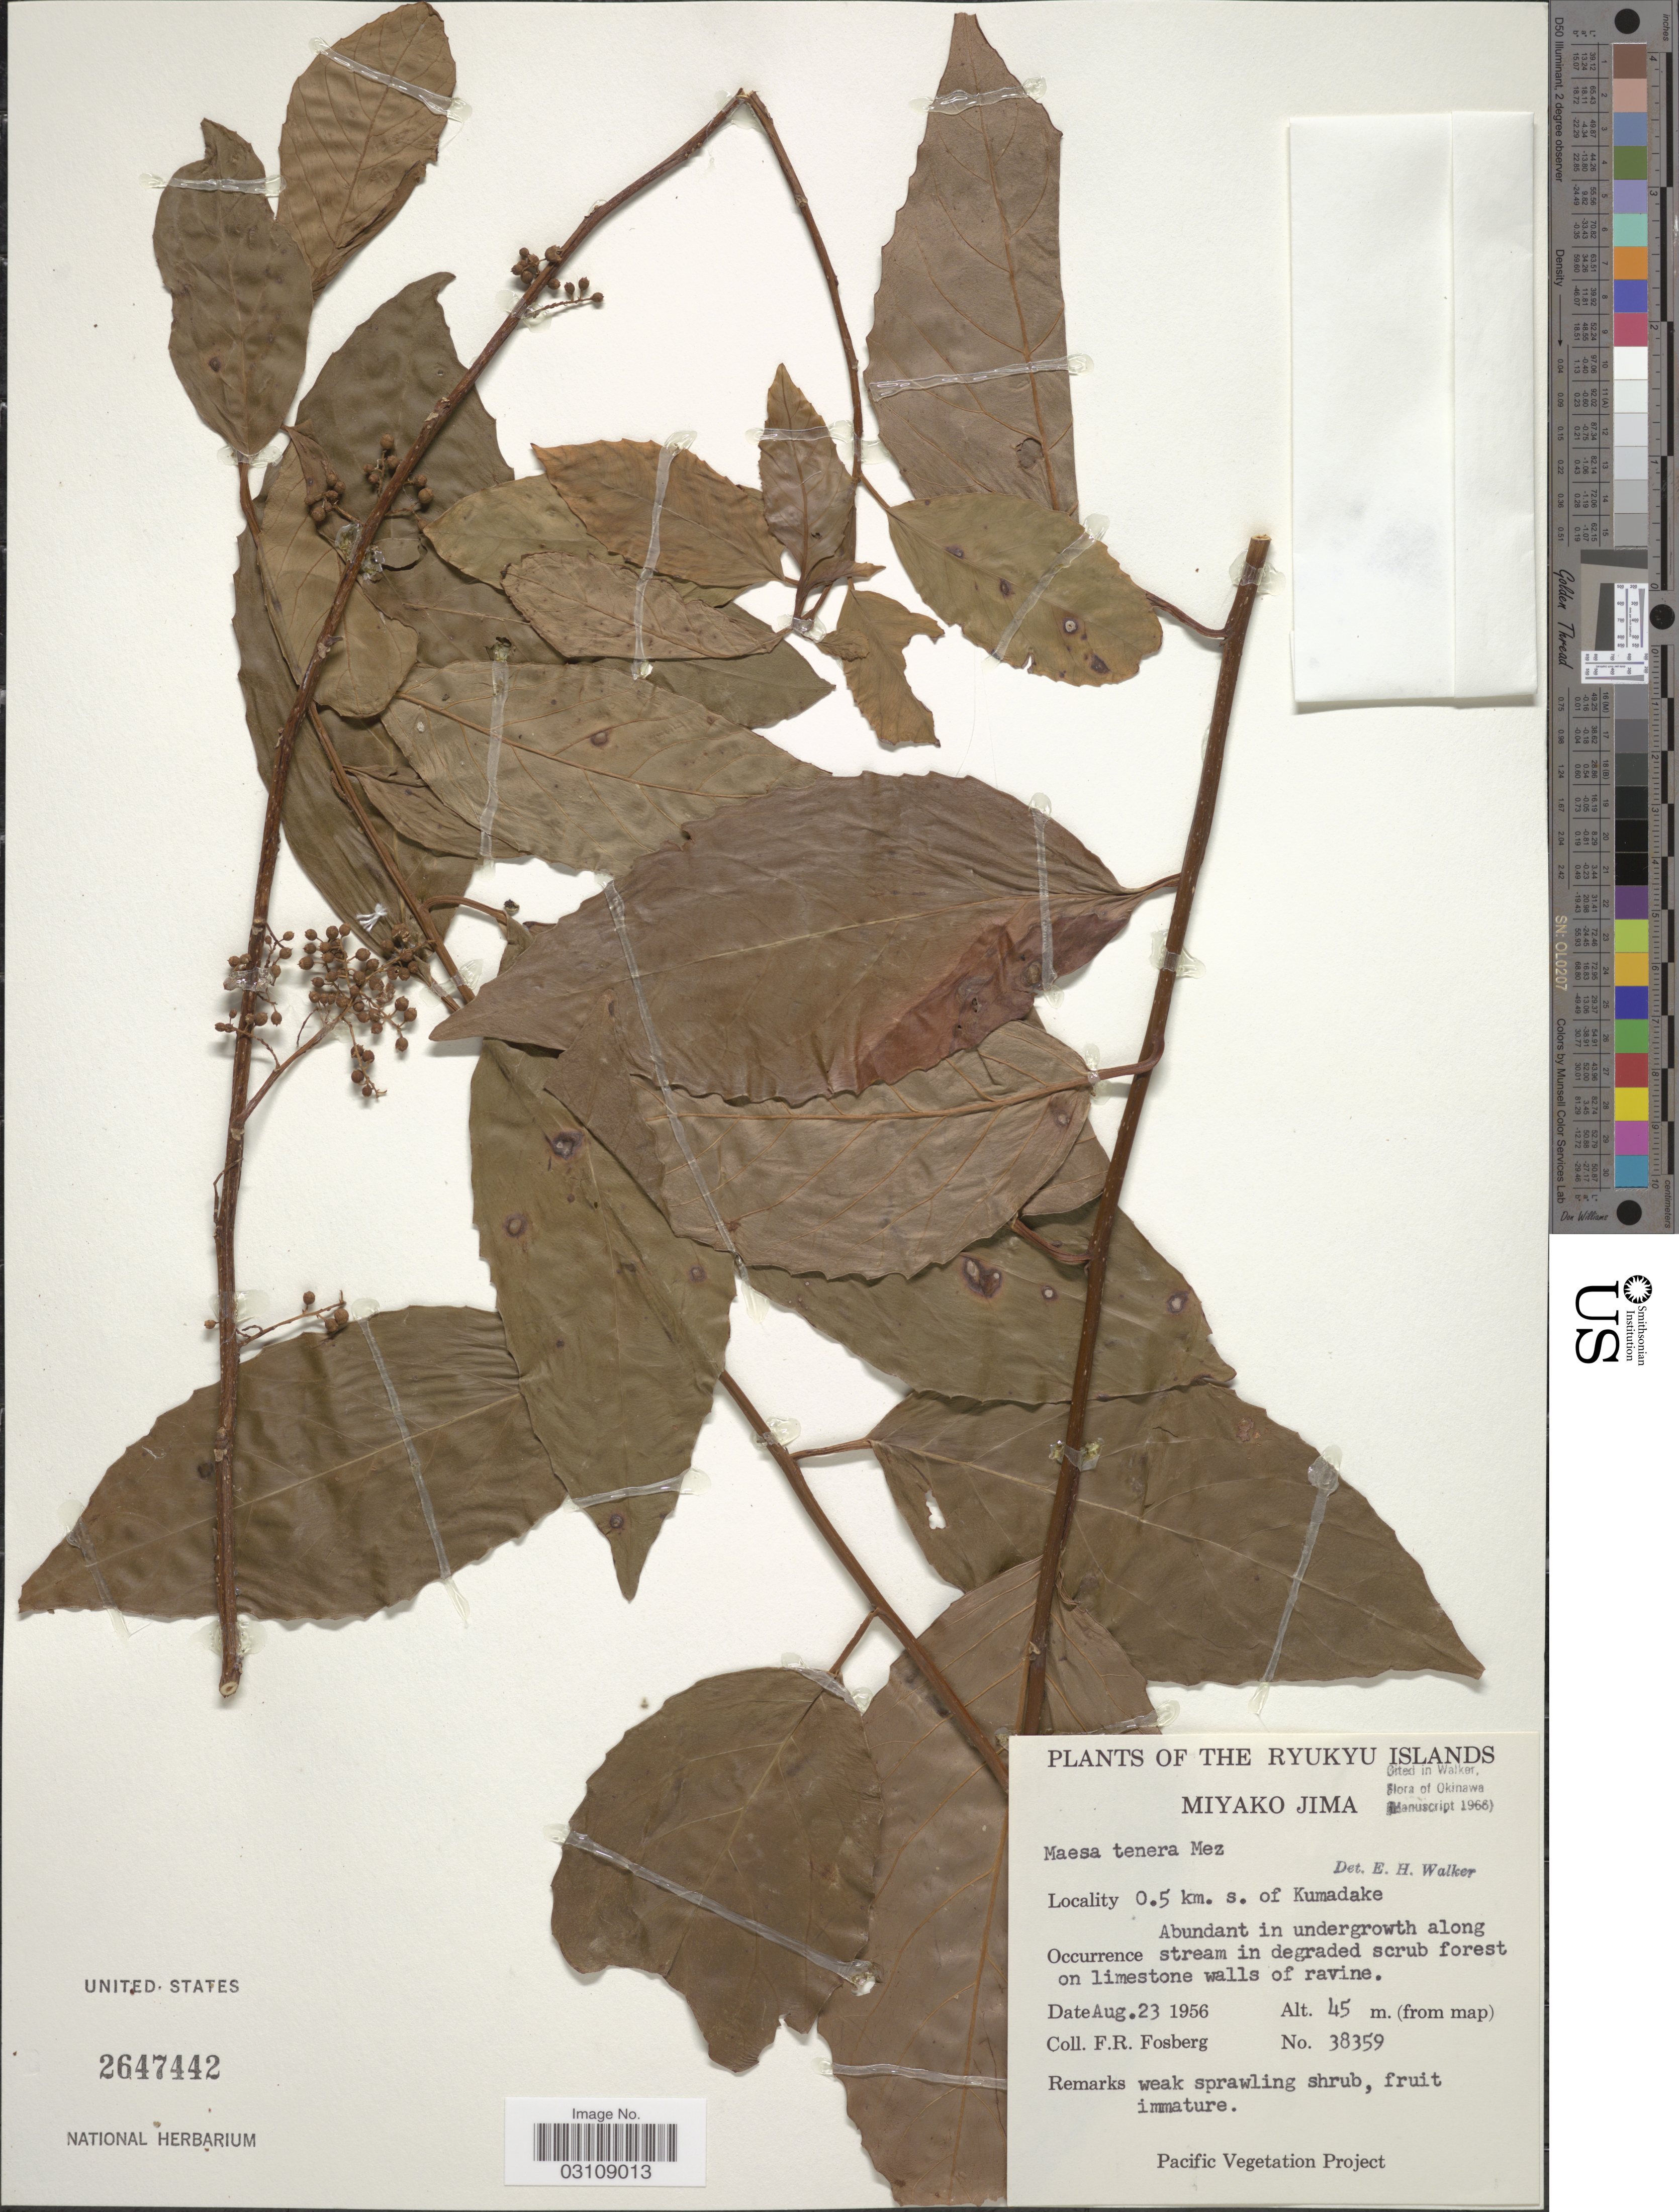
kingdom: Plantae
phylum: Tracheophyta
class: Magnoliopsida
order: Ericales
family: Primulaceae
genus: Maesa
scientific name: Maesa tenera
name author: Mez in Engl.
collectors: F. R. Fosberg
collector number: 38359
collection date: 1956-08-23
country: Japan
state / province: Okinawa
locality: The Ryukyu Islands, Miyako Jima, 0.5 km. e. of Kumadake.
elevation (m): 45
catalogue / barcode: US 2647442